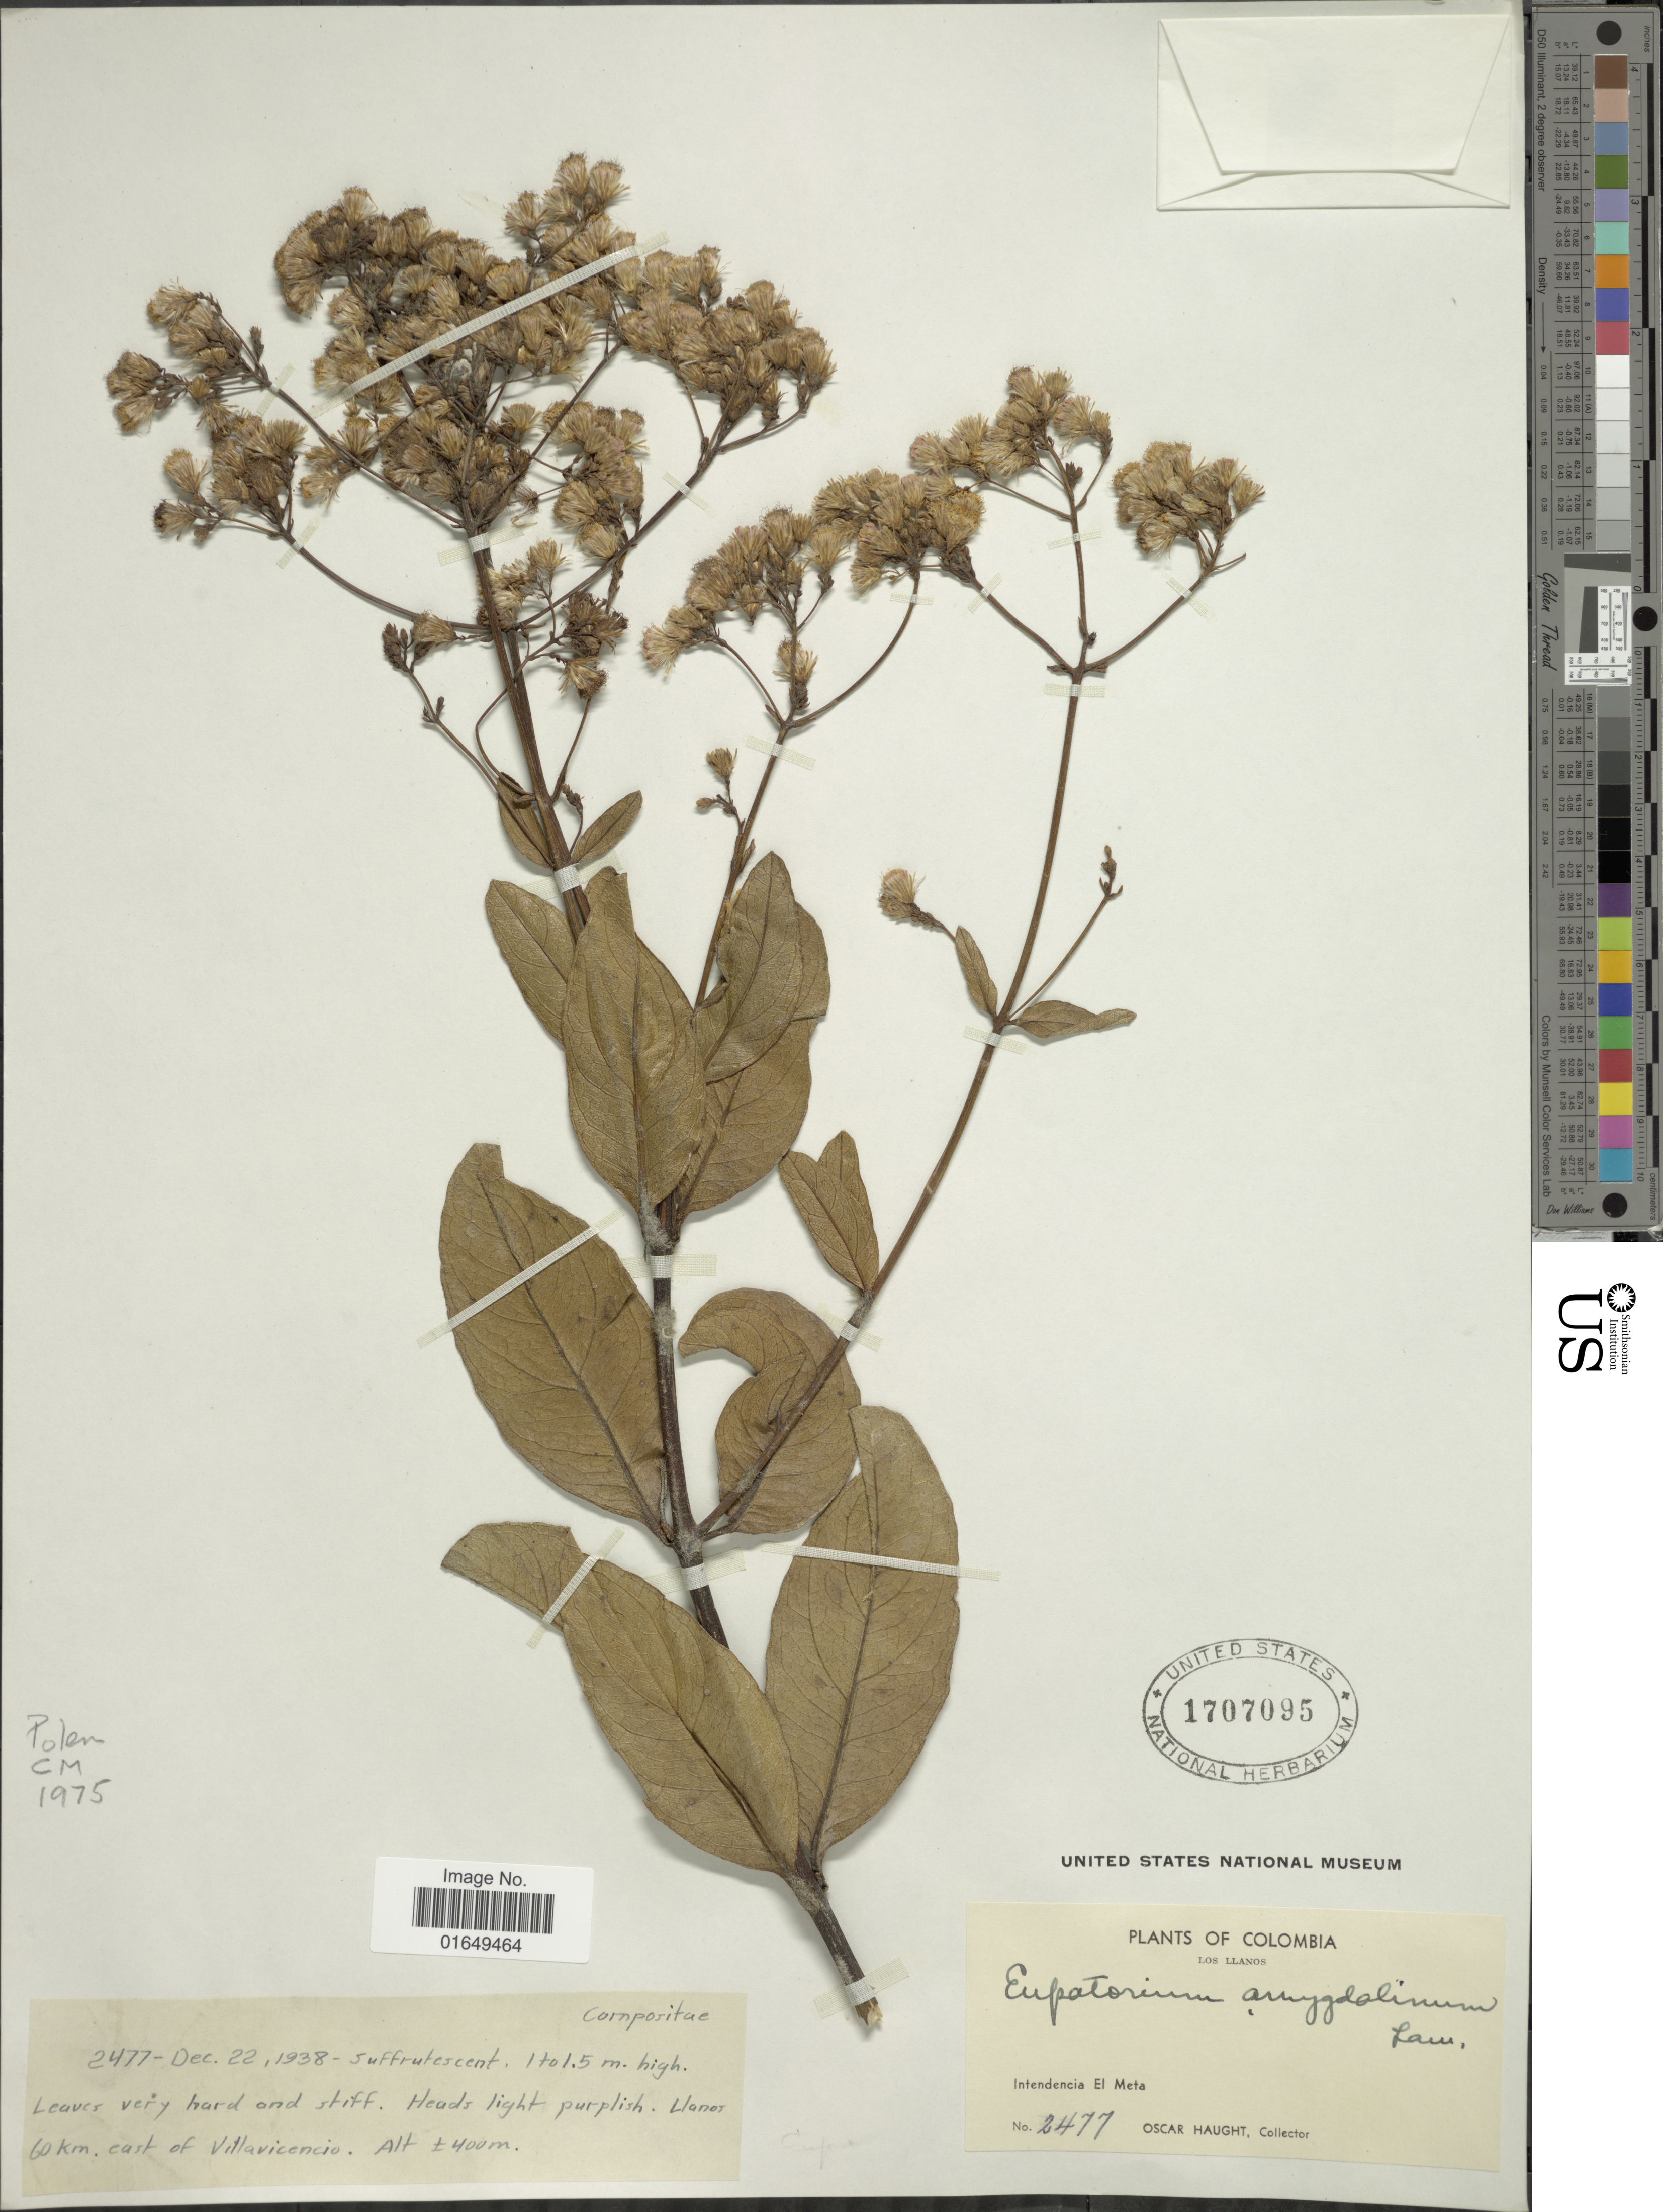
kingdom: Plantae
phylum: Tracheophyta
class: Magnoliopsida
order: Asterales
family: Asteraceae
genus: Ayapana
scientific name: Ayapana amygdalina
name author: (Lam.) R.M. King & H. Rob.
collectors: O. L. Haught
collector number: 2477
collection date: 1938-12-22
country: Colombia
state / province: Meta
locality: Los Llanos, 60 km. east of Villavicencio.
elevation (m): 400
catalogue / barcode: US 1707095